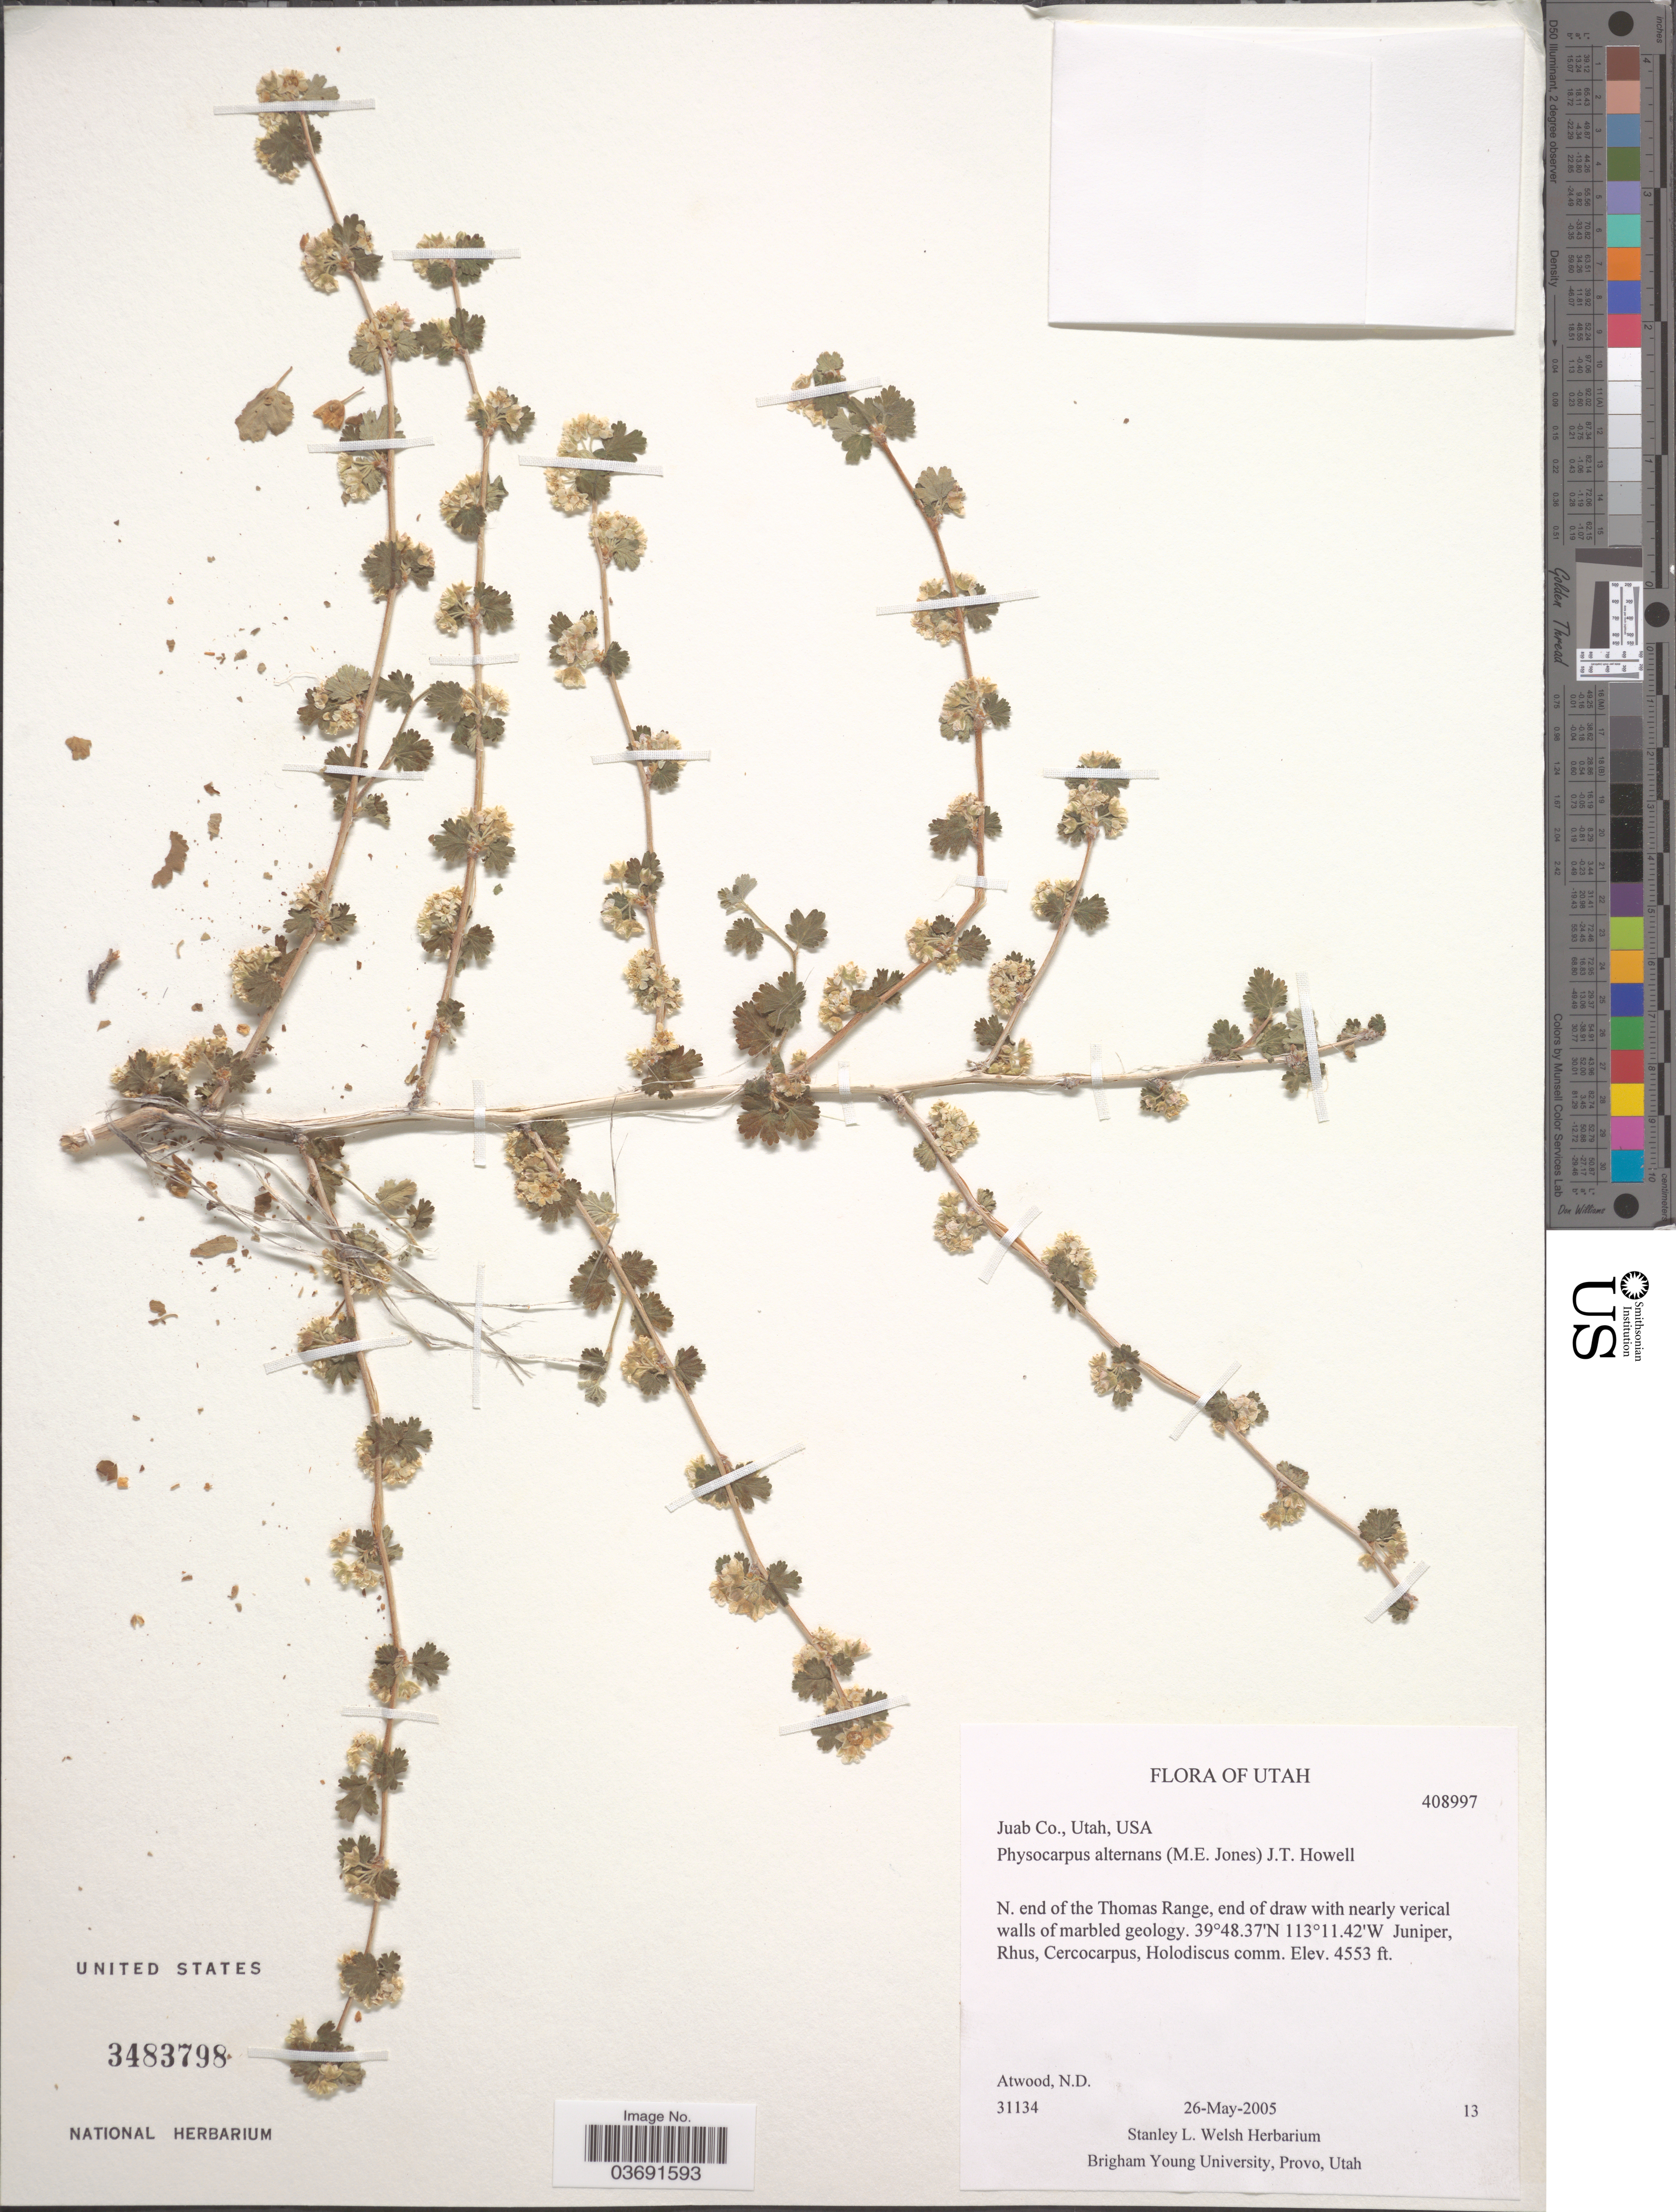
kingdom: Plantae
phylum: Tracheophyta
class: Magnoliopsida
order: Rosales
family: Rosaceae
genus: Physocarpus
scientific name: Physocarpus alternans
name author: (M.E. Jones) J.T. Howell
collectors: N. Atwood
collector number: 31134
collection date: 2005-05-26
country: United States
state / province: Utah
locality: Juab Co. N. end of the Thomas Range, end of draw with nearly verical walls of marbled geology.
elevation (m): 1388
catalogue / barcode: US 3483798